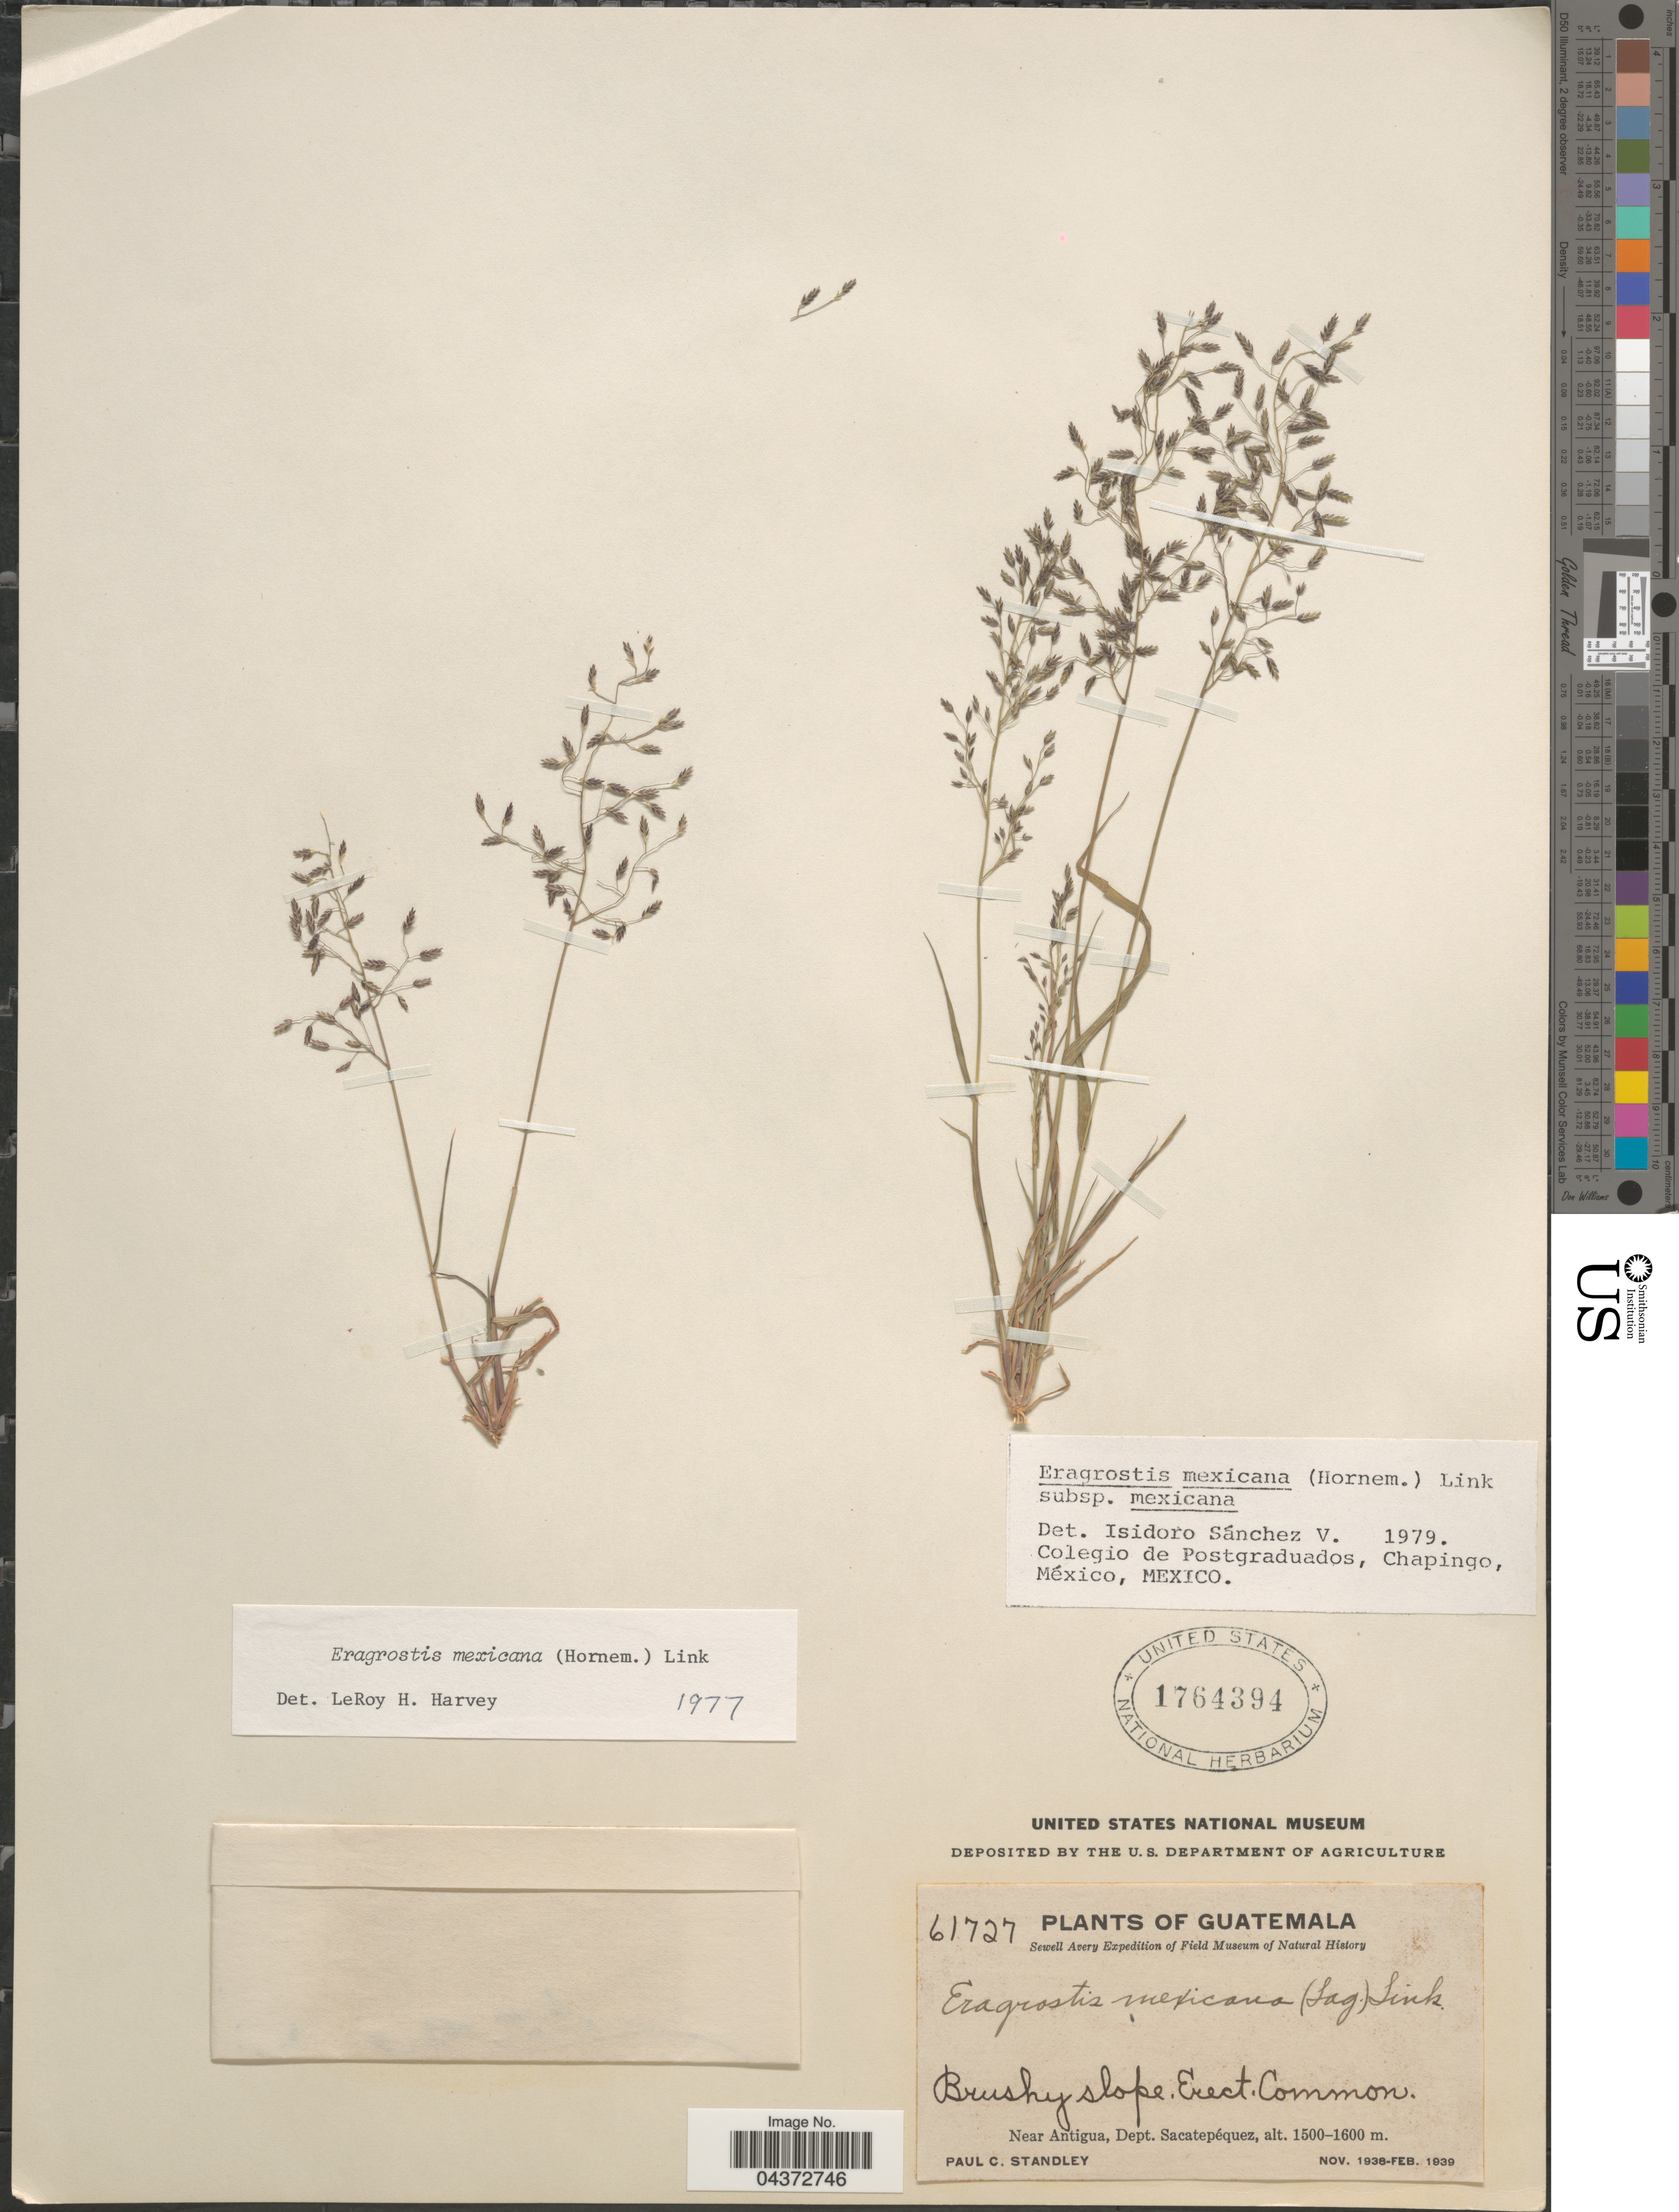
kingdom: Plantae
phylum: Tracheophyta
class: Liliopsida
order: Poales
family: Poaceae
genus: Eragrostis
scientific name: Eragrostis mexicana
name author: (Hornem.) Link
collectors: P. C. Standley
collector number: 61727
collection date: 1938-11/1939-02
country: Guatemala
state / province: Sacatepequez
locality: Sewell Avery Expedition. Brushy slope. Common. Near Antigua, Dept. Sacatepéquez.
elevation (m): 1500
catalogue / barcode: US 1764394